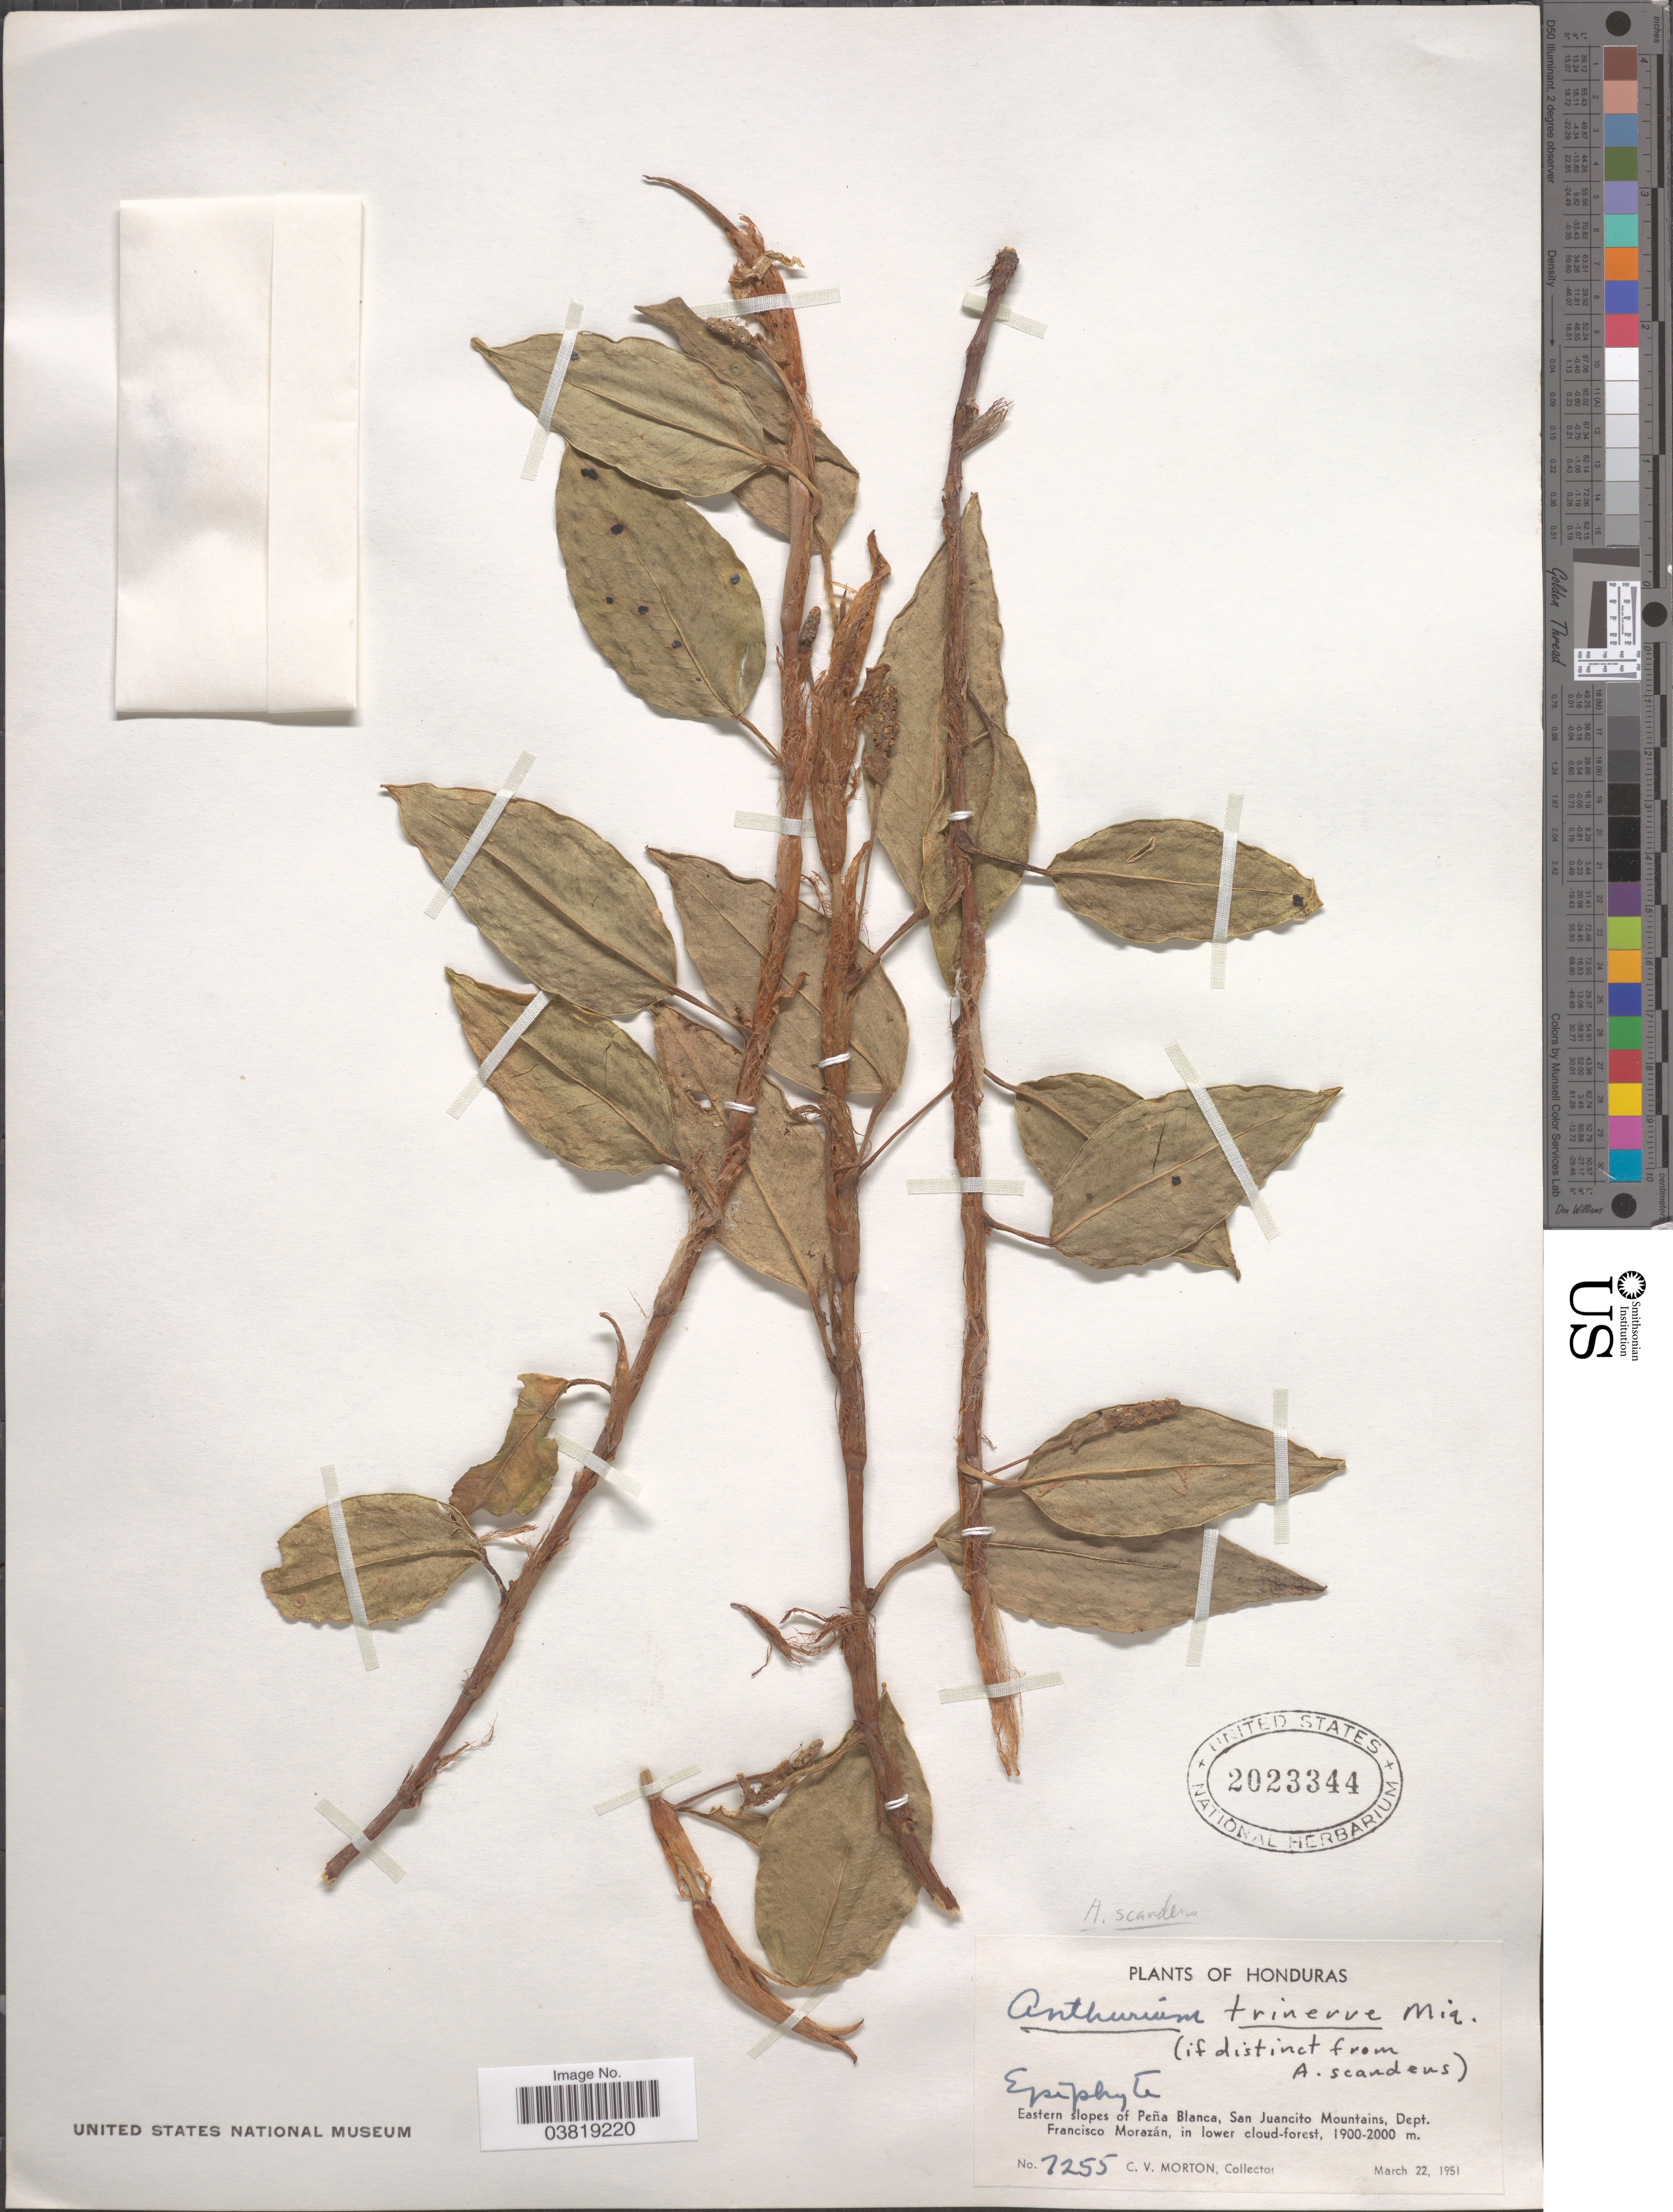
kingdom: Plantae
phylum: Tracheophyta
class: Liliopsida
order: Alismatales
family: Araceae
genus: Anthurium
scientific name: Anthurium scandens var. scandens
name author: (Aubl.) Engl.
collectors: C. V. Morton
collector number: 7255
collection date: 1951-03-22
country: Honduras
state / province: Fco. Morazán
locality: Eastern slopes of Peña Blanca, San Juancito Mountains, Dept. Francisco Morazán.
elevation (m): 1900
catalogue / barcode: US 2023344